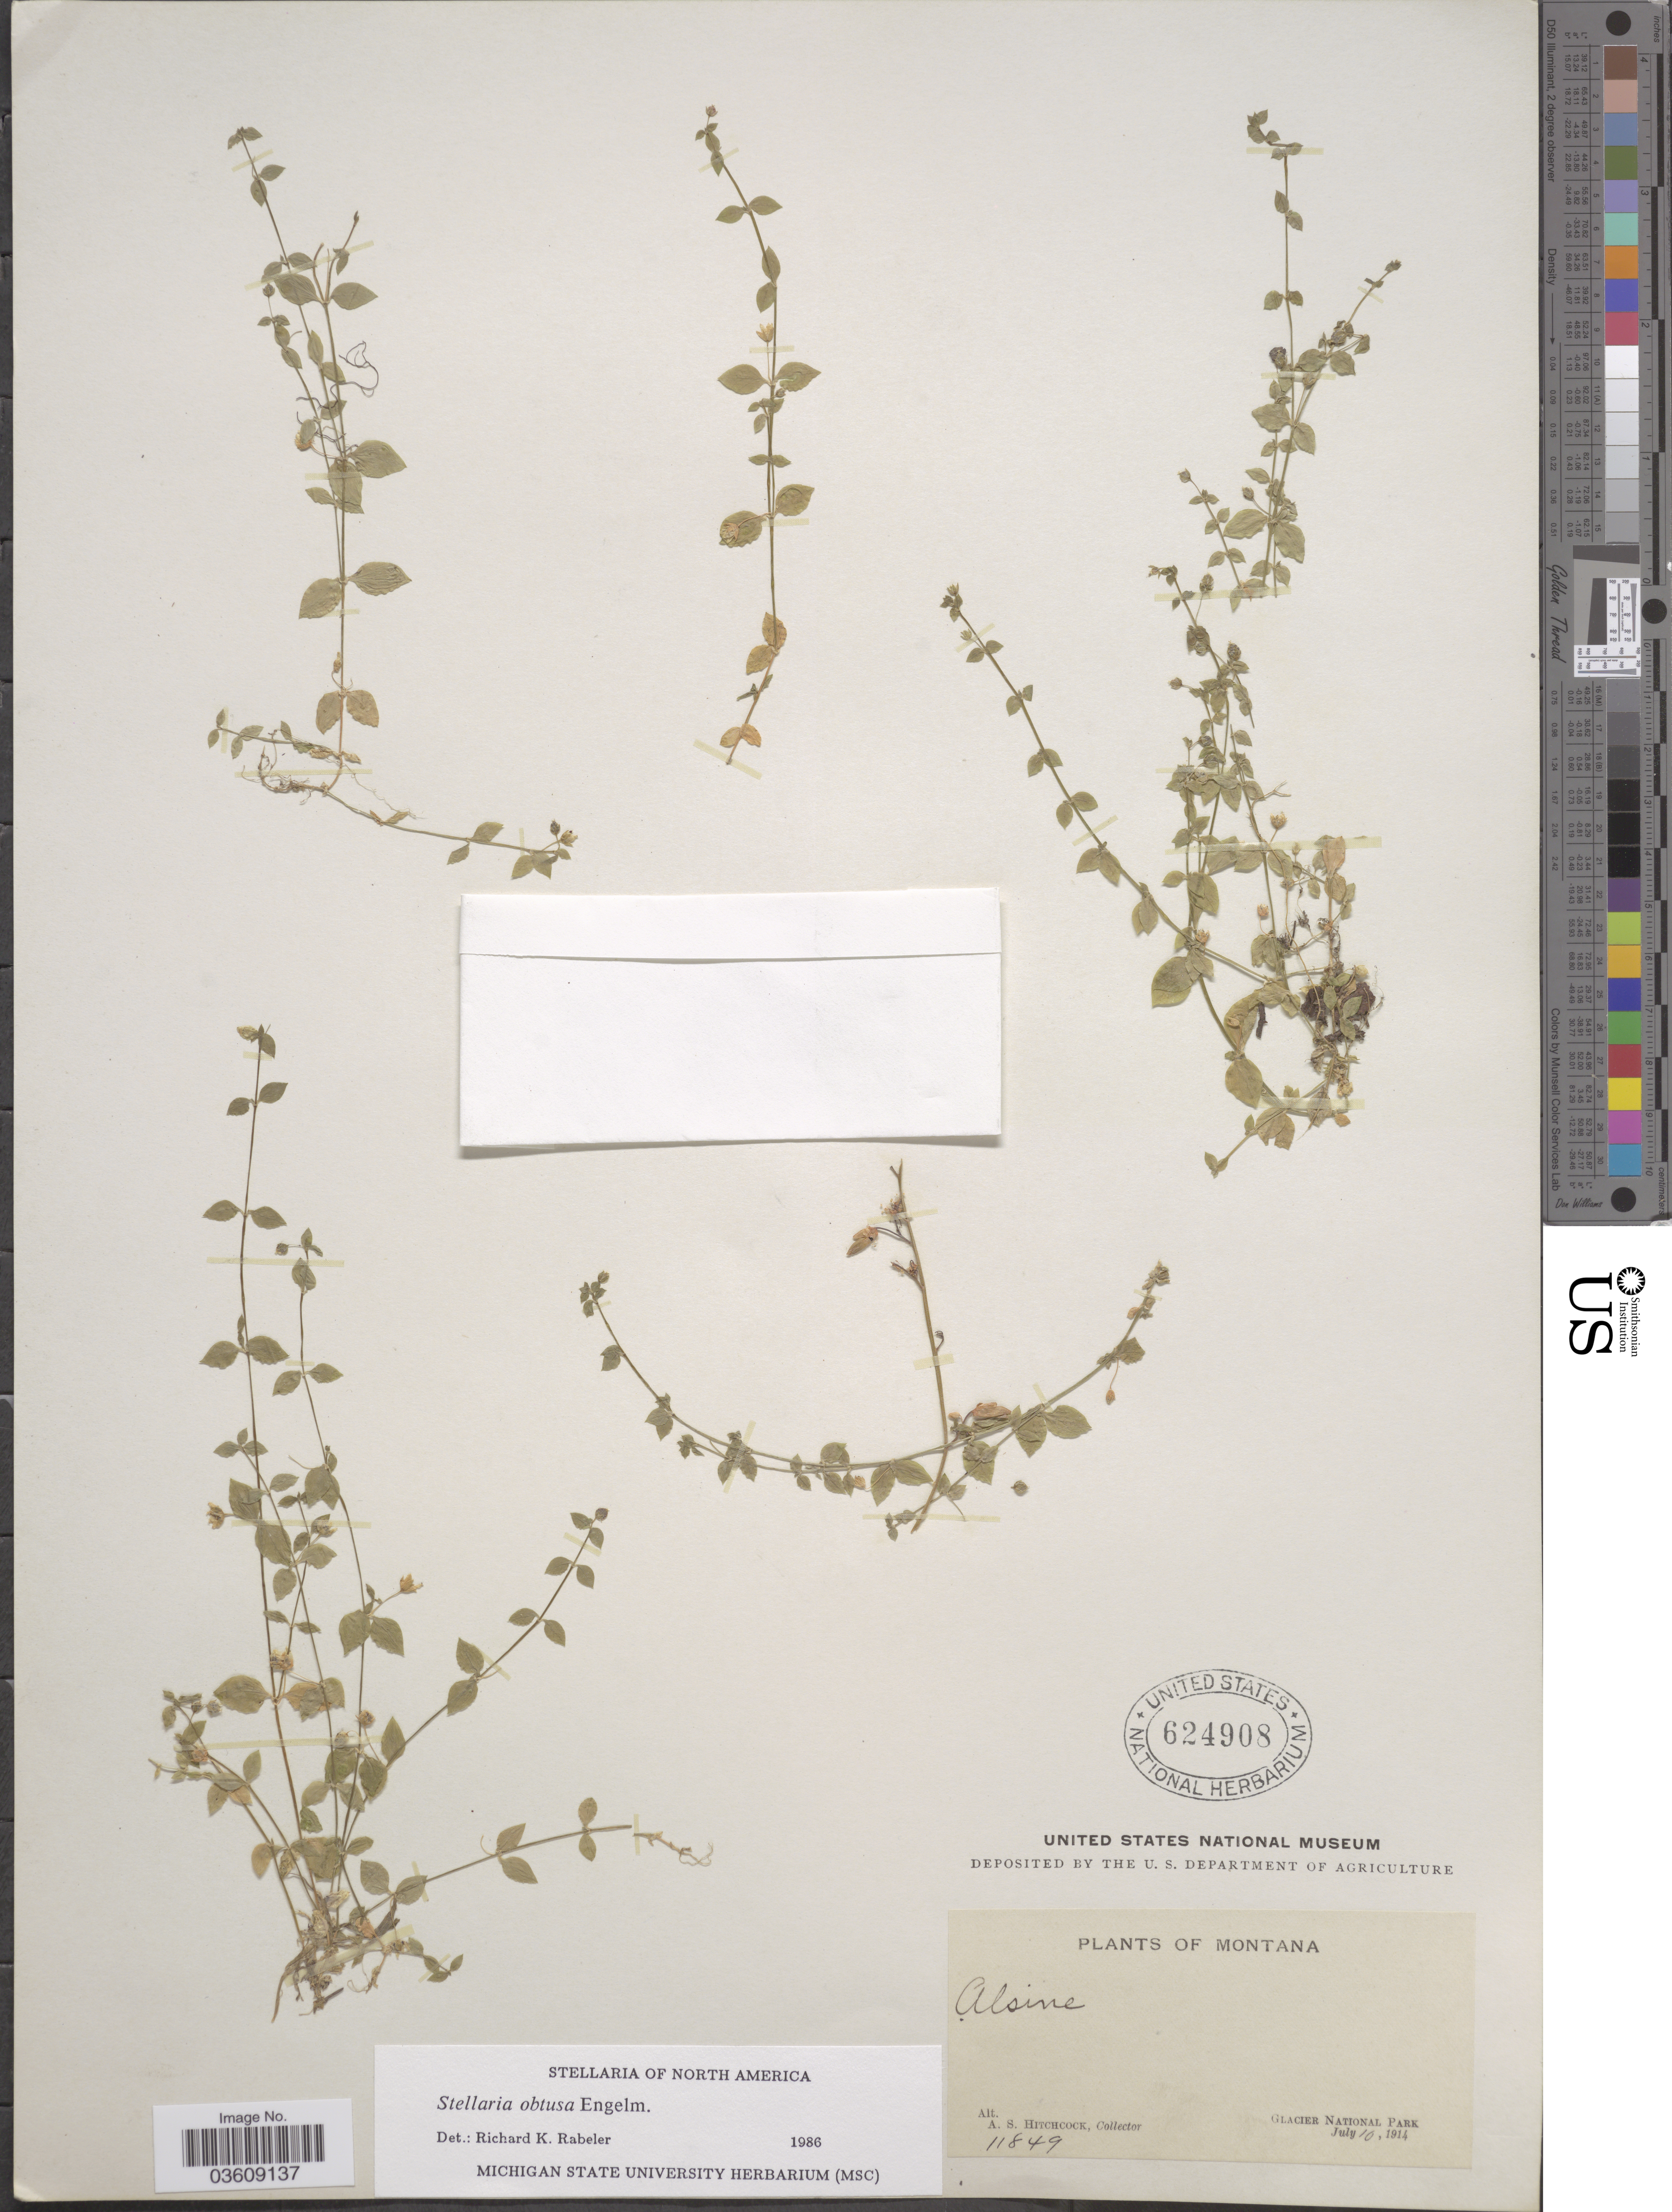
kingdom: Plantae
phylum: Tracheophyta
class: Magnoliopsida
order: Caryophyllales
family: Caryophyllaceae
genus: Engellaria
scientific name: Engellaria obtusa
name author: (Engelm.) Iamonico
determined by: U.S. National Herbarium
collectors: A. S. Hitchcock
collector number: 11849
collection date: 1914-07-10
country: United States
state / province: Montana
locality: Glacier National Park.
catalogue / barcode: US 624908